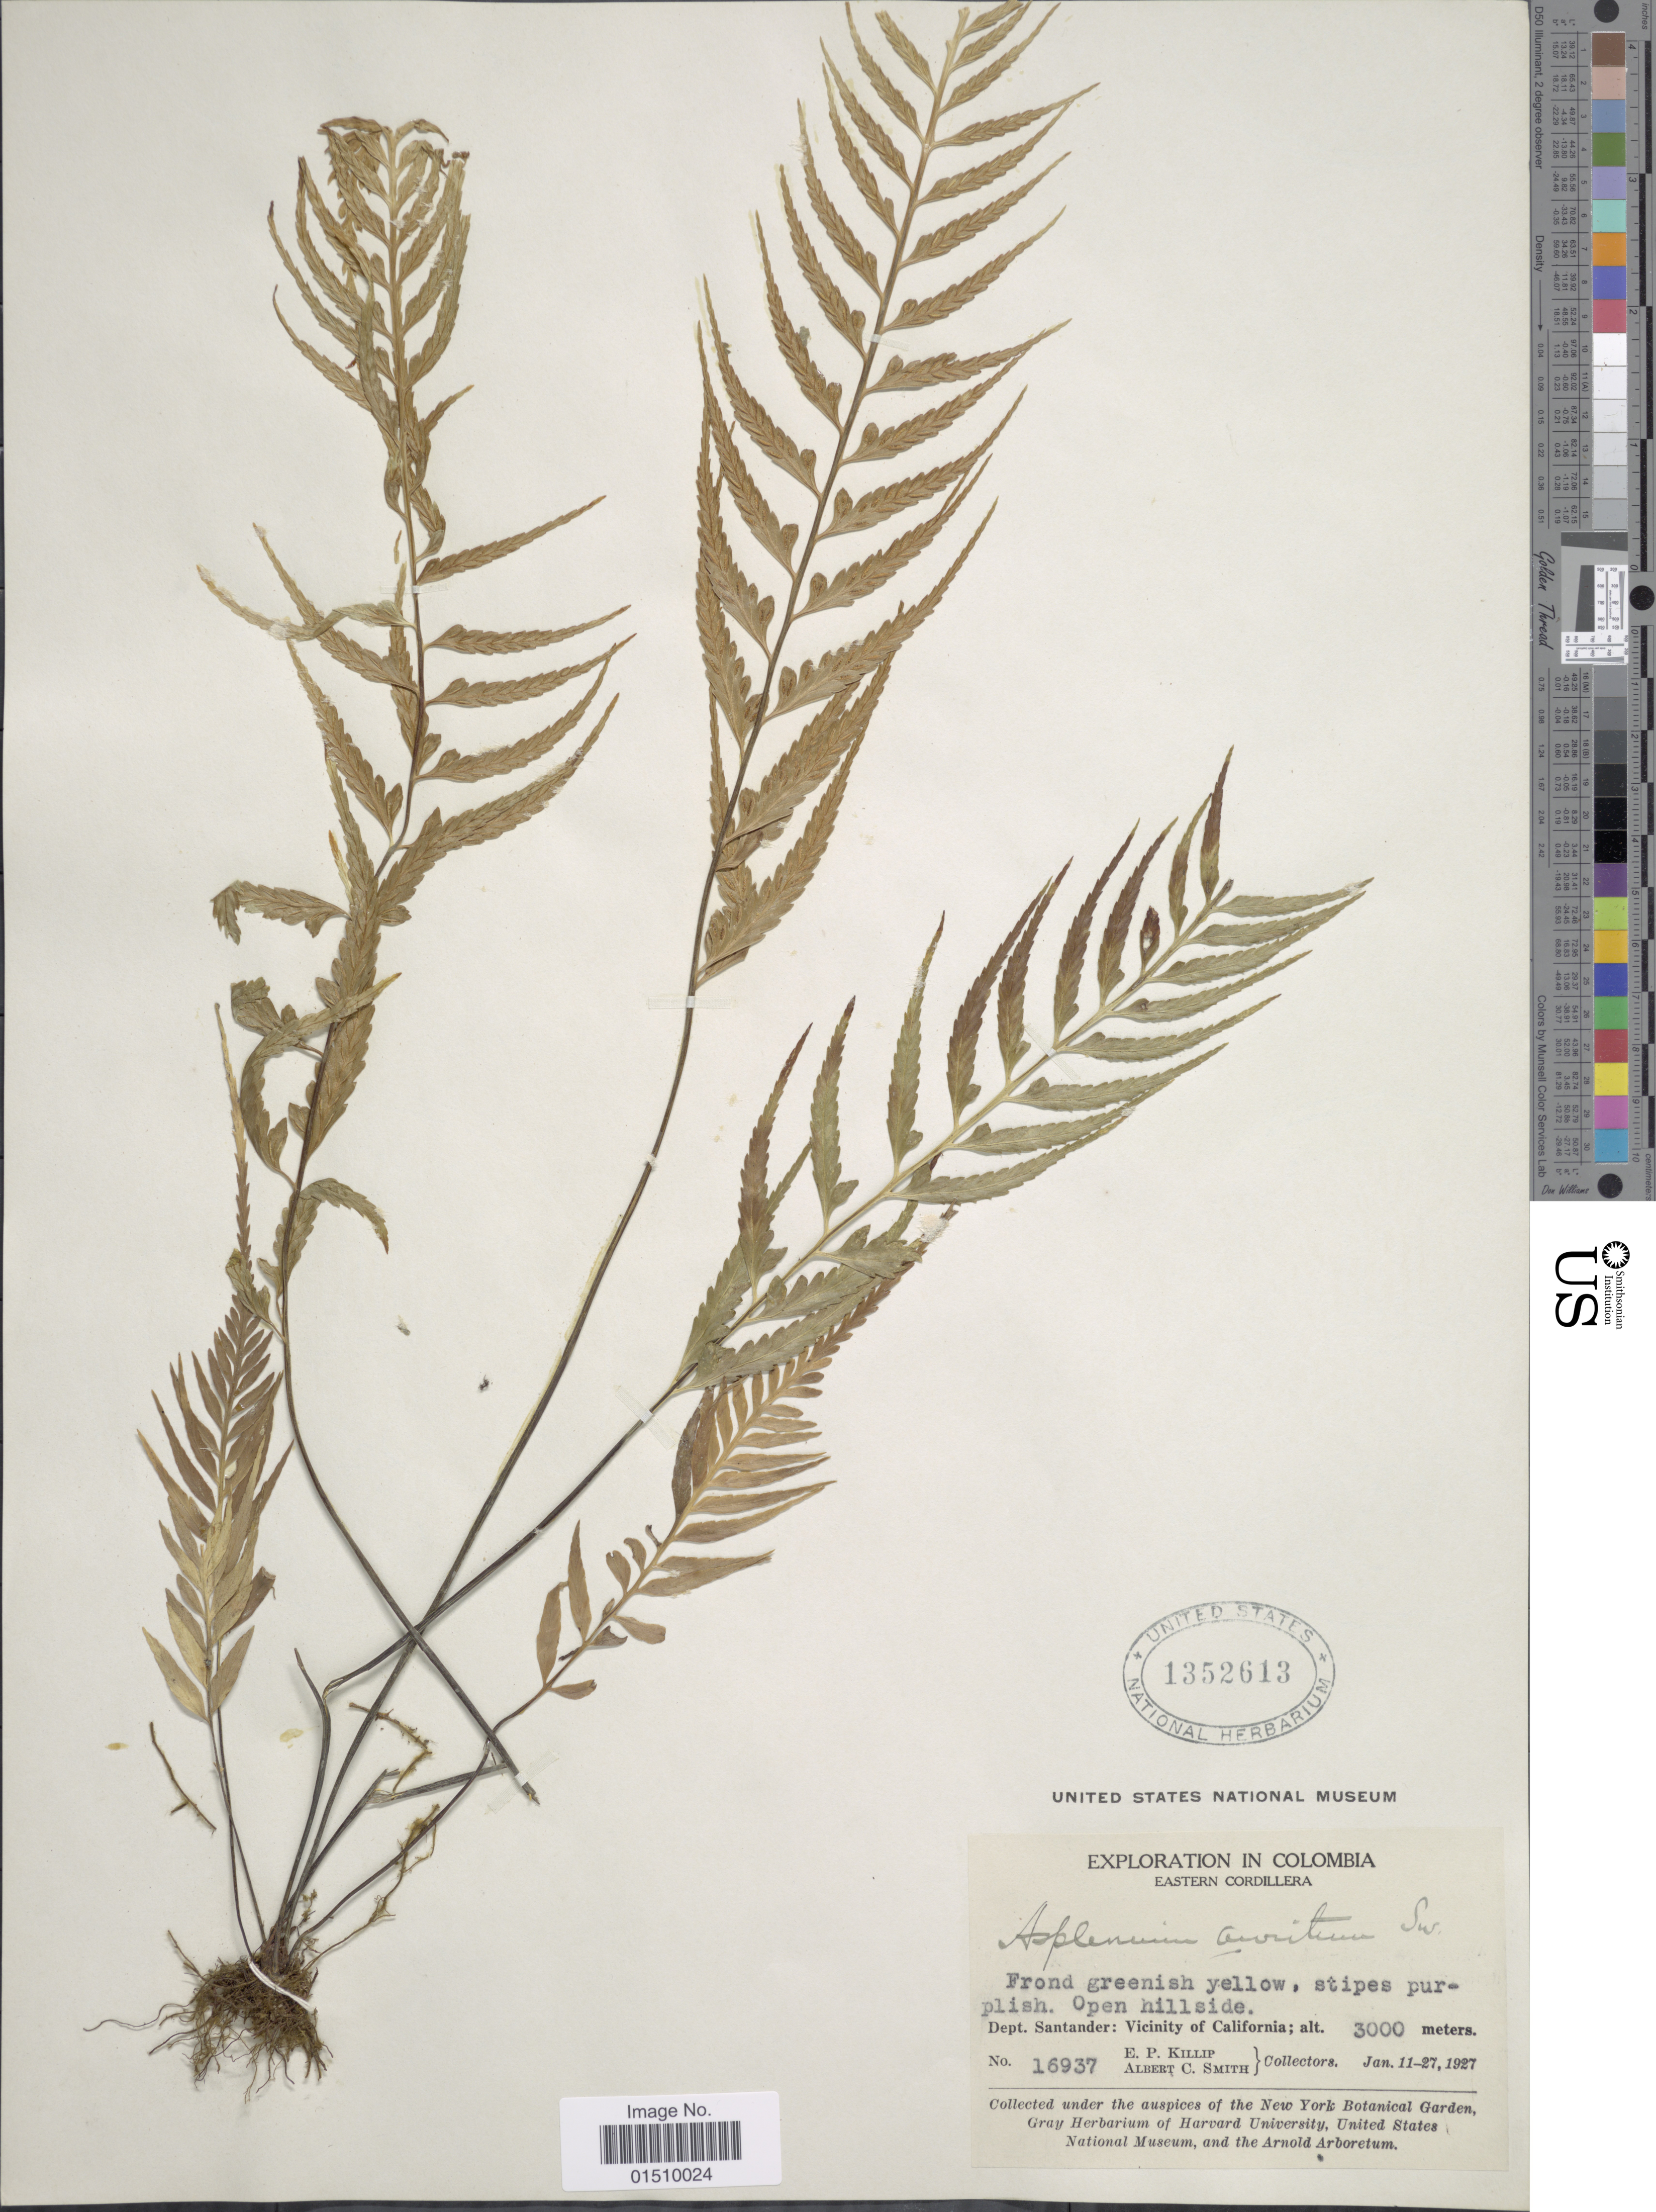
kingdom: Plantae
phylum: Tracheophyta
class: Polypodiopsida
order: Polypodiales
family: Aspleniaceae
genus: Asplenium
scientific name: Asplenium auritum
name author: Sw.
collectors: E. P. Killip & A. C. Smith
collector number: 16937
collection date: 1927-01-11/1927-01-27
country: Colombia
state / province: Santander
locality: Colombia, eastern Cordillera, Vicinity of California.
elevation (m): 3000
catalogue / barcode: US 1352613